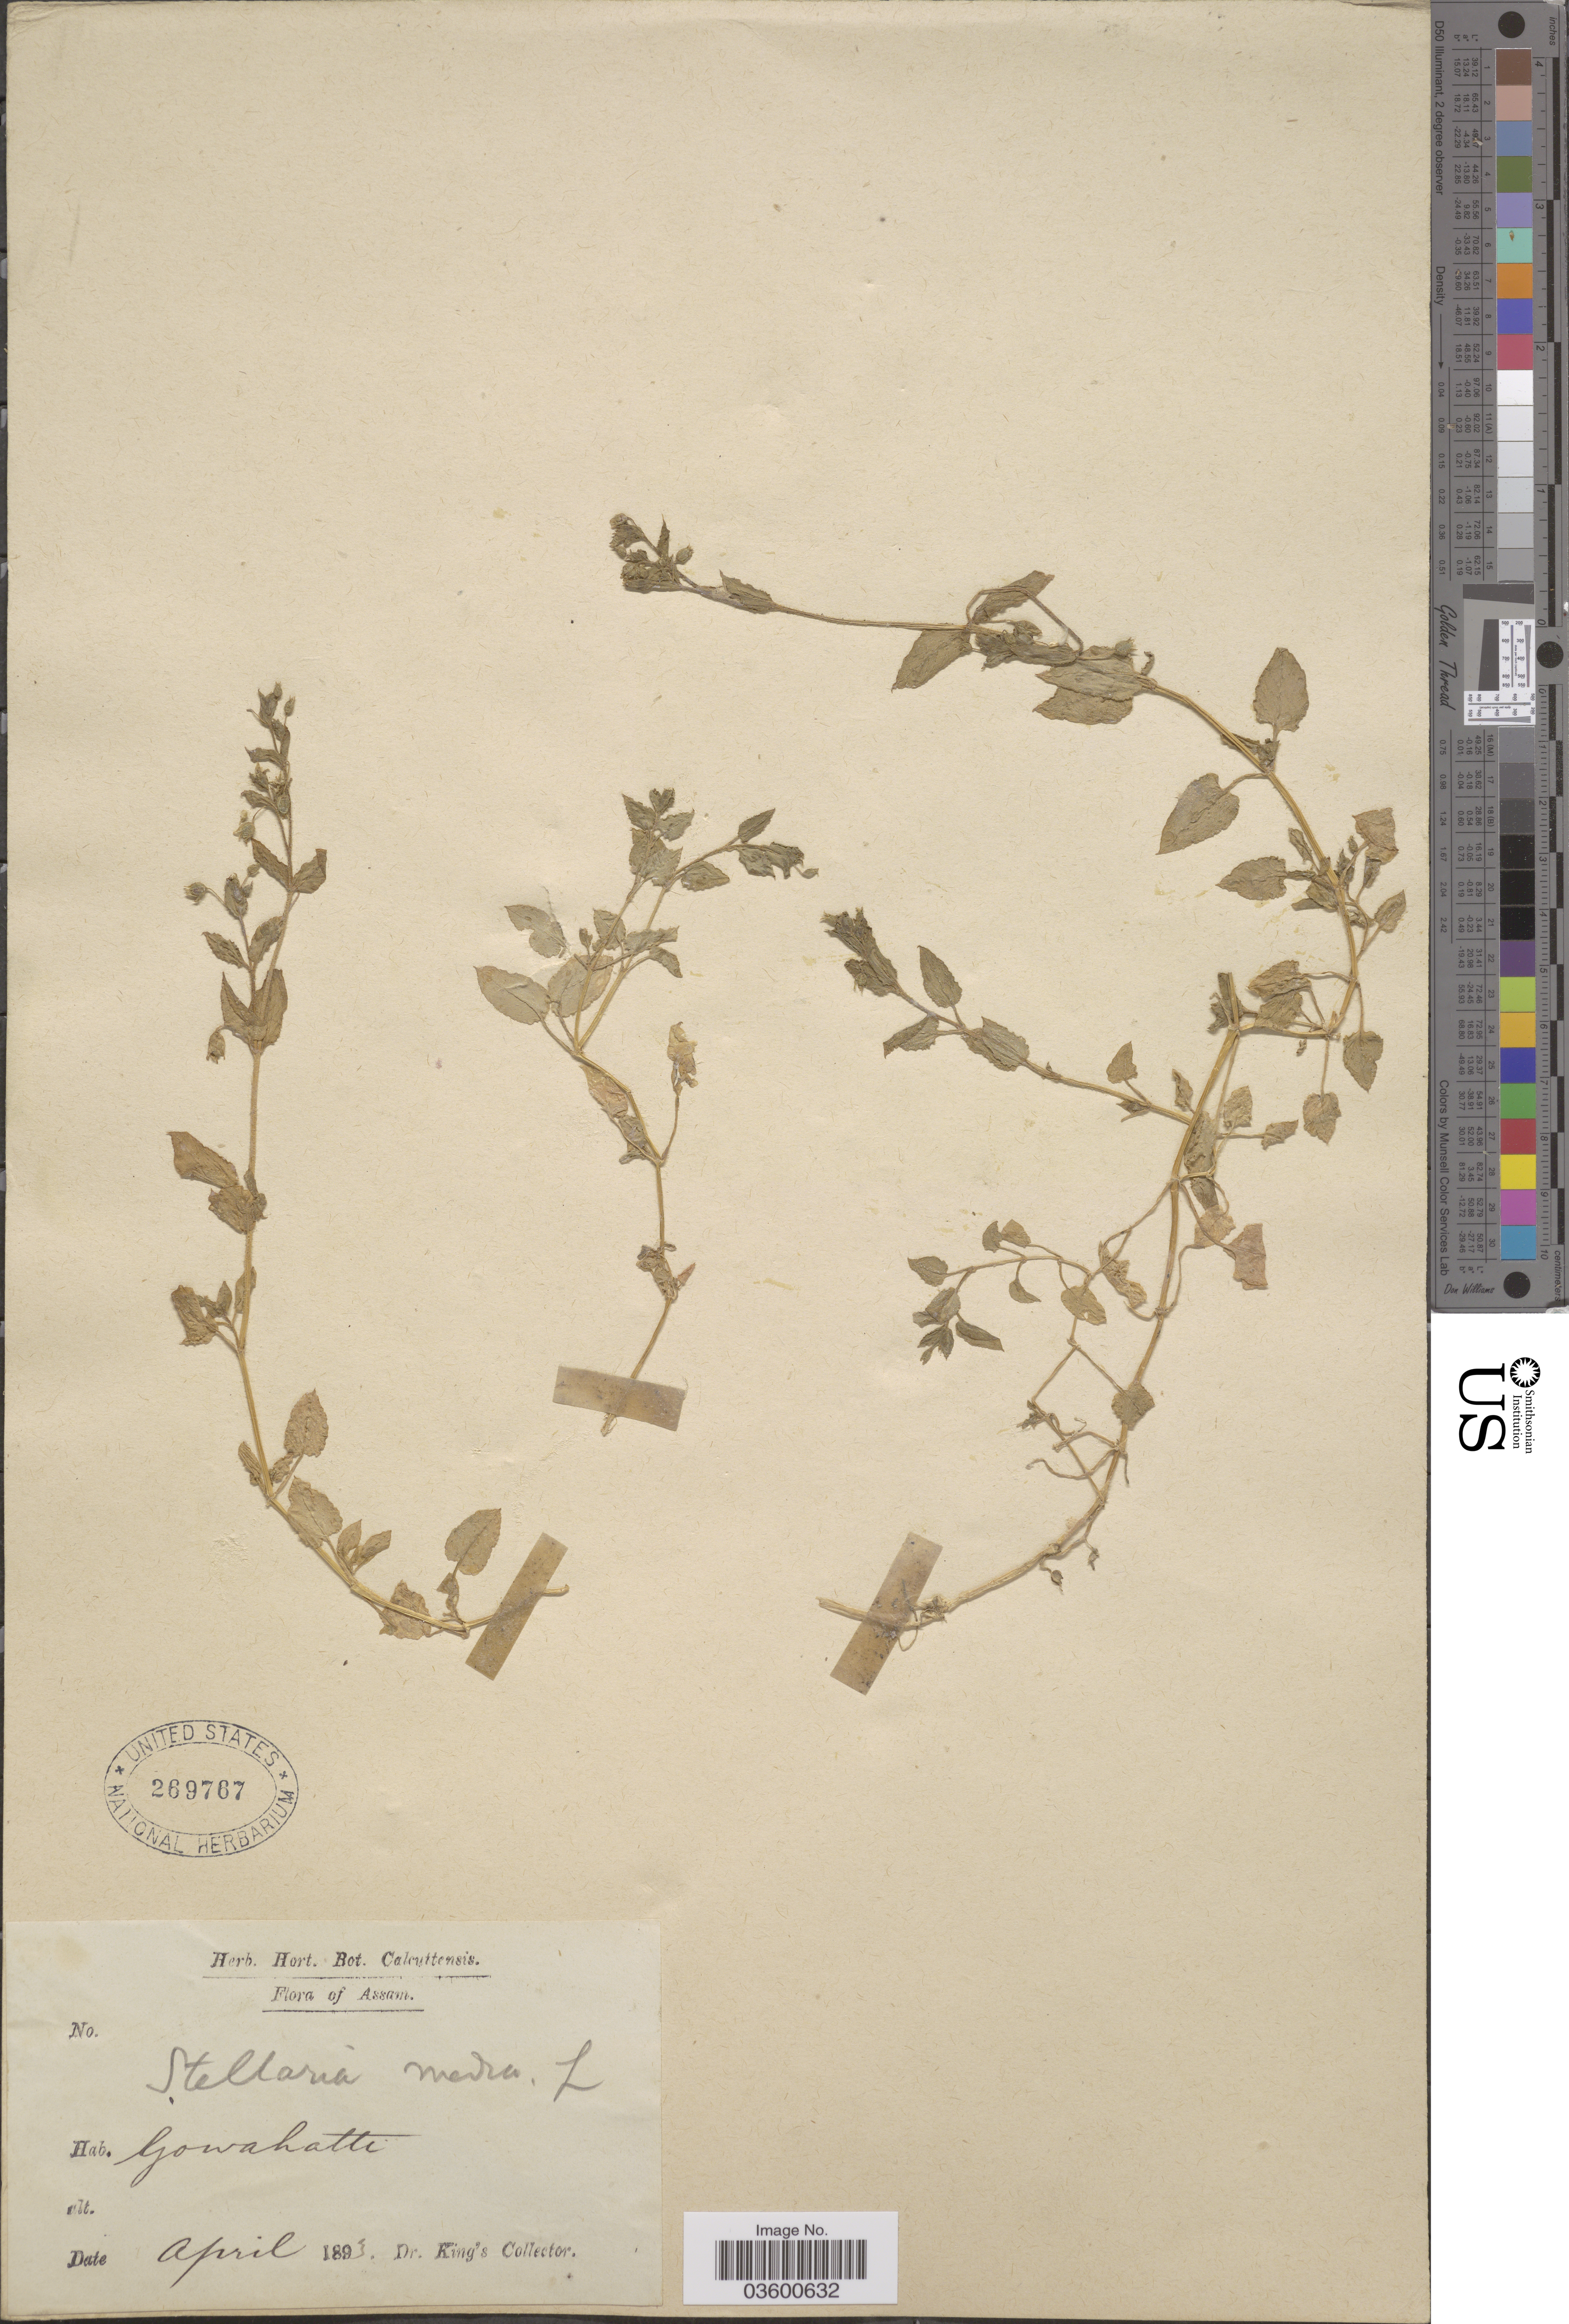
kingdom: Plantae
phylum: Tracheophyta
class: Magnoliopsida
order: Caryophyllales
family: Caryophyllaceae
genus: Stellaria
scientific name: Stellaria media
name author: (L.) Vill.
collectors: Dr. King's collector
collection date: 1893-04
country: India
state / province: Assam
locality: Gowahatti.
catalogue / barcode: US 269767